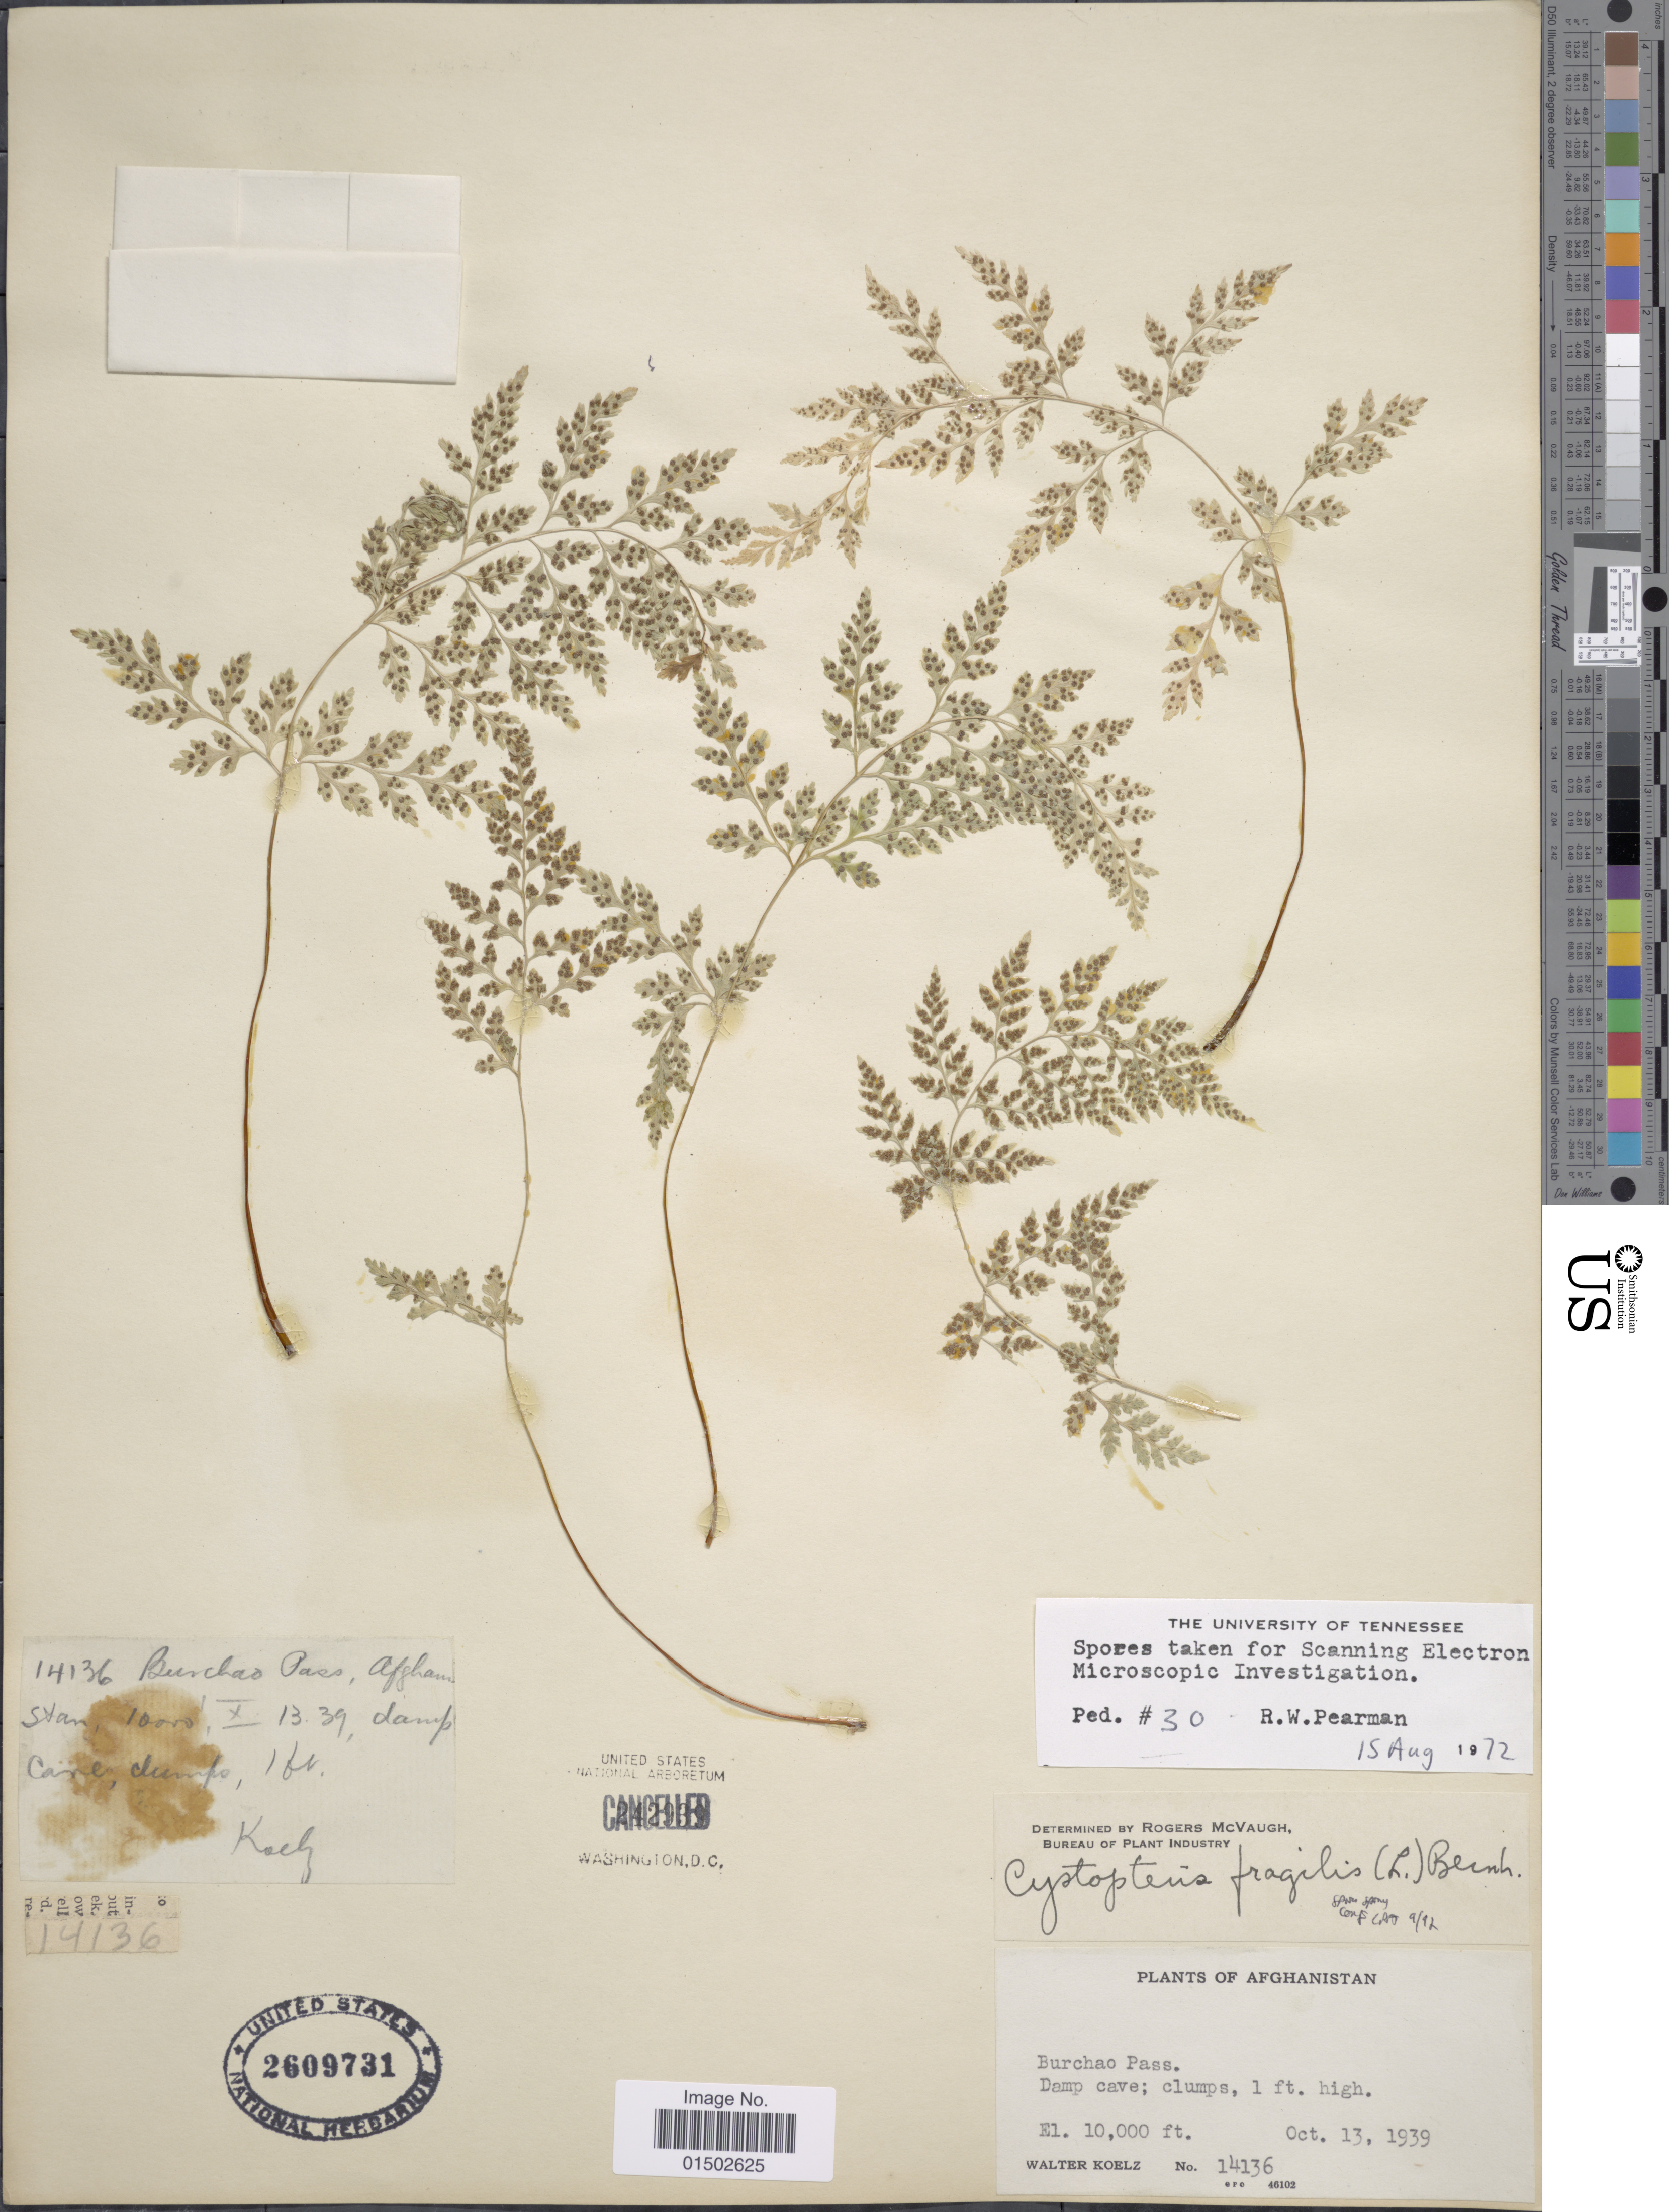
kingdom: Plantae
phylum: Tracheophyta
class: Polypodiopsida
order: Polypodiales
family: Cystopteridaceae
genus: Cystopteris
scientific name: Cystopteris fragilis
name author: (L.) Bernh.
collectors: W. N. Koelz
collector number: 14136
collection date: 1939-10-13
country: Afghanistan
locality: Burchao Pass, Damp cave, clumps, 1 ft. high.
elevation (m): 3048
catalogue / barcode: US 2609731